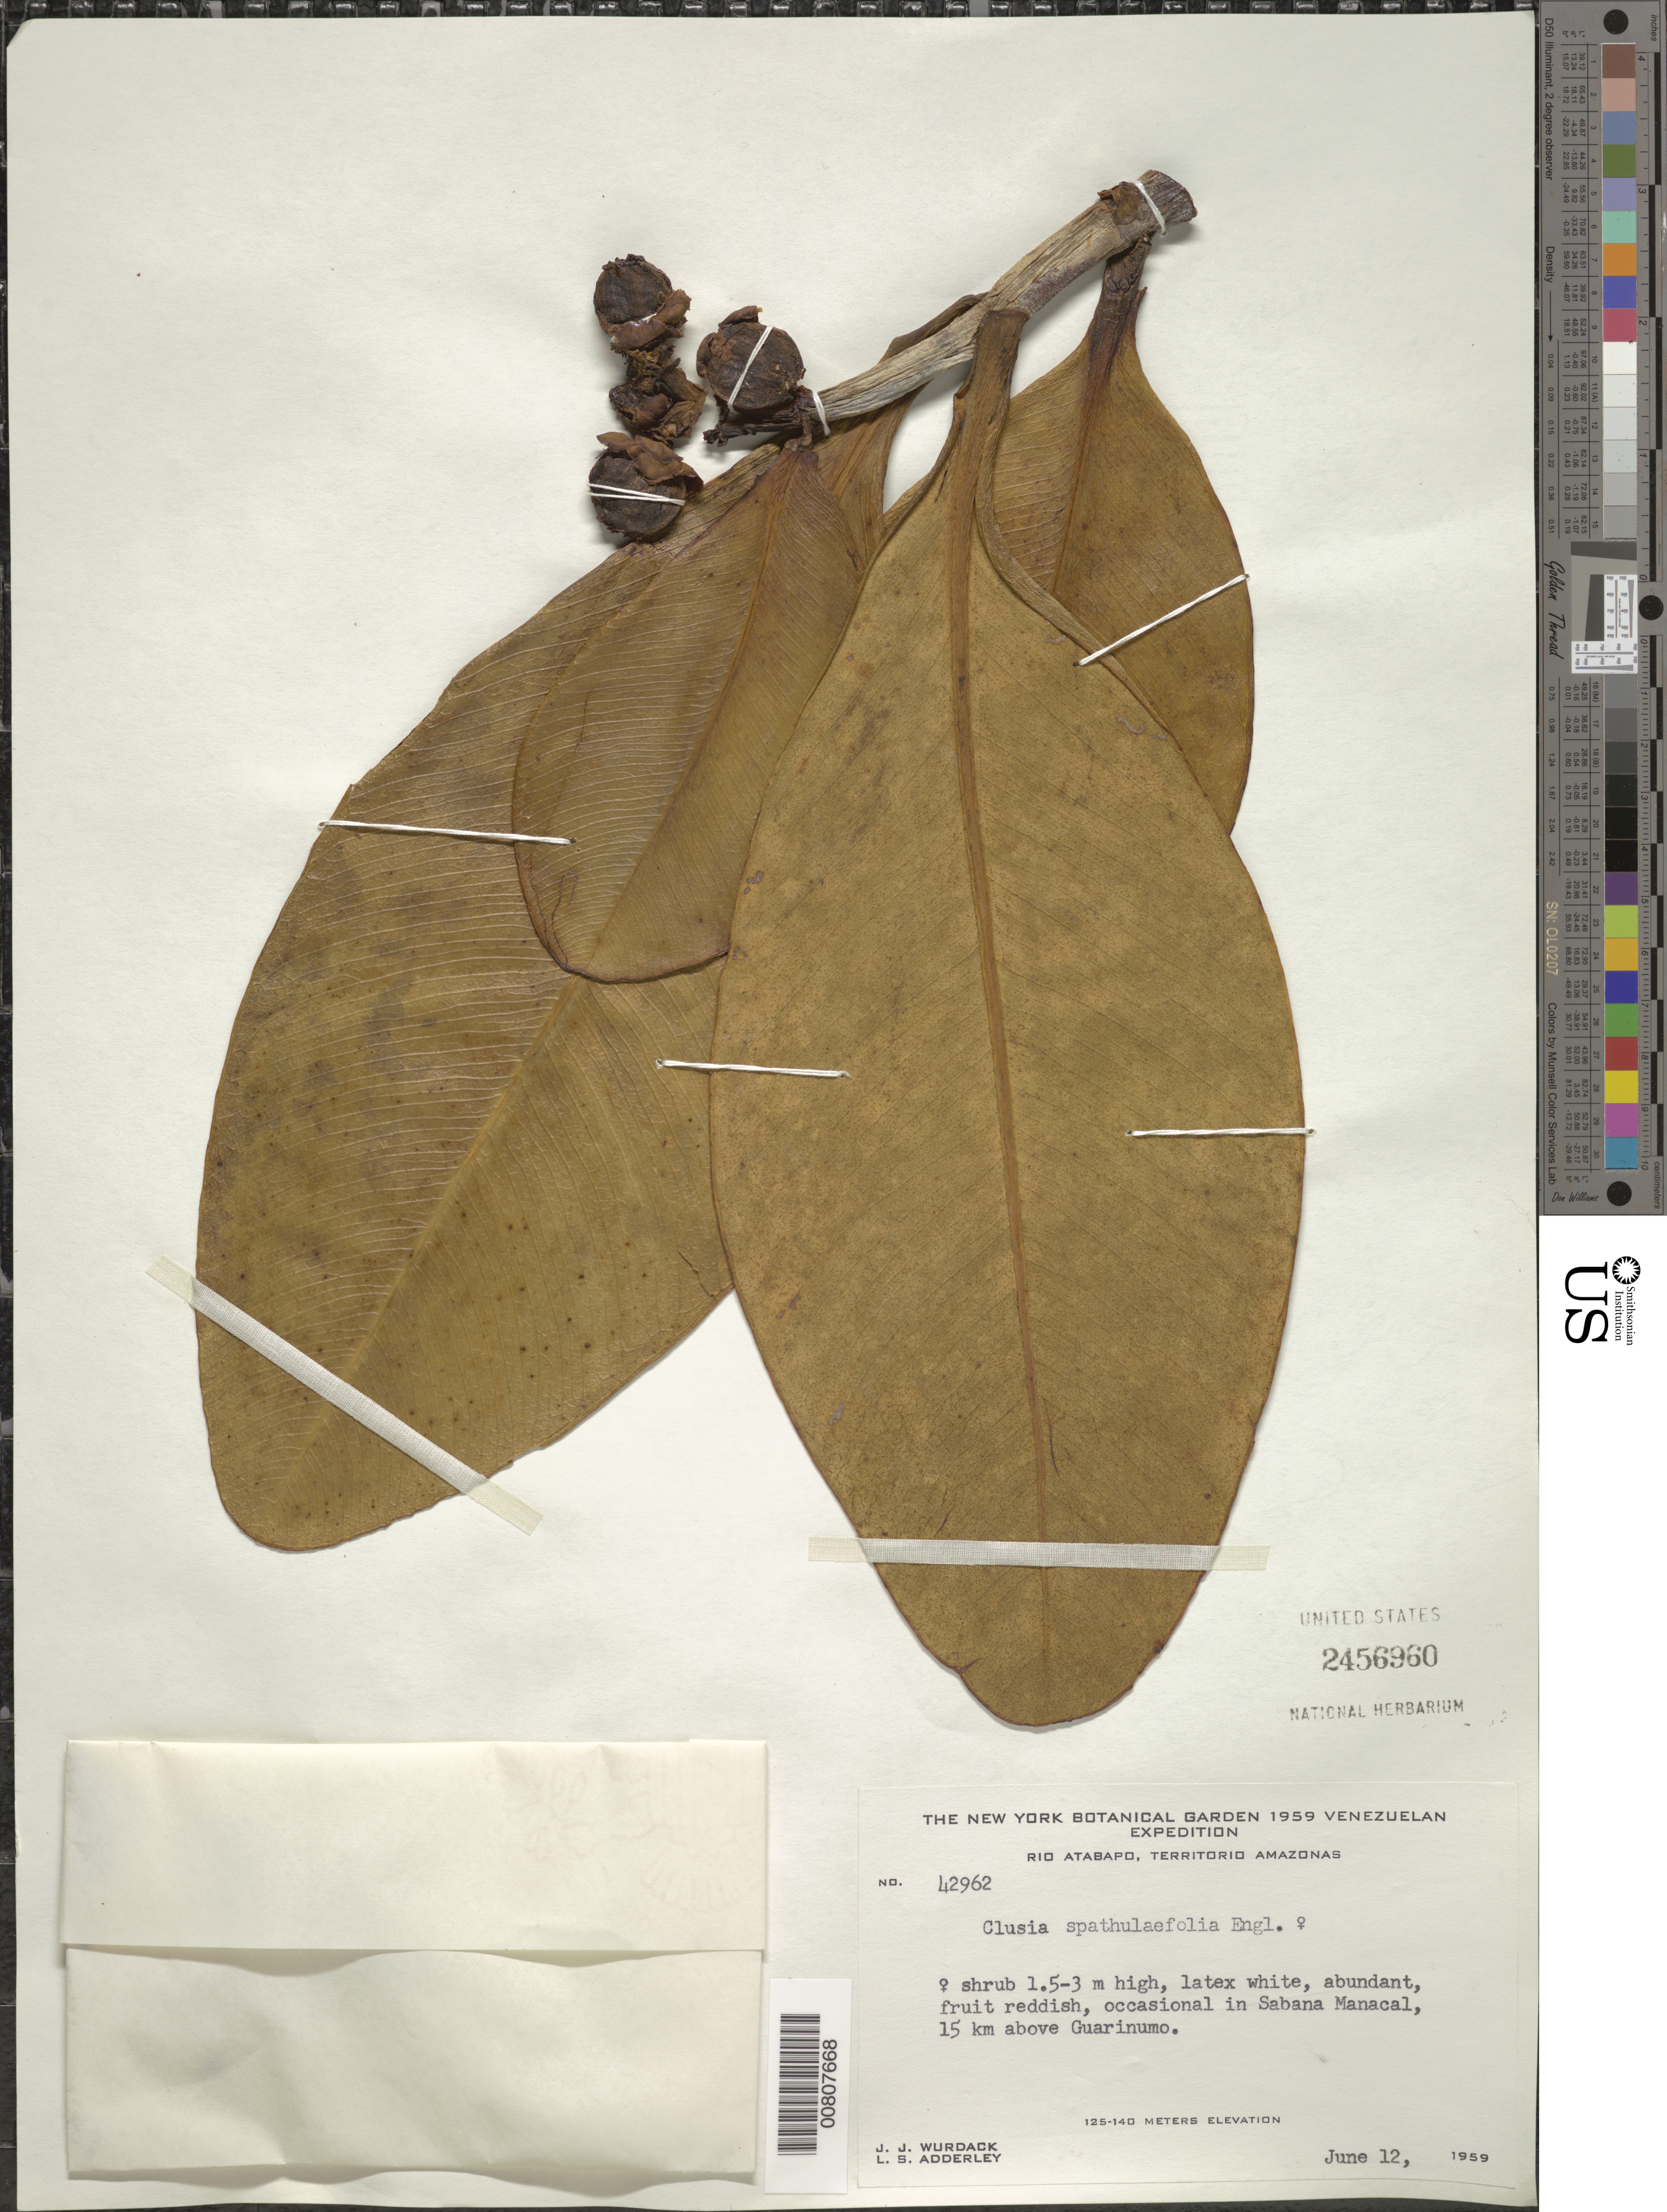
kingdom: Plantae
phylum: Tracheophyta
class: Magnoliopsida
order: Malpighiales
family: Clusiaceae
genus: Clusia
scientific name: Clusia spathulifolia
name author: Engl.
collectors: J. J. Wurdack & L. S. Adderley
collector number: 42962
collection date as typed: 12-Jun-59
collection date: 1959-06-12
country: Venezuela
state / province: Amazonas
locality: Savanna Manacal, Río Atabapo, 15 km above Guarinumo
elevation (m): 125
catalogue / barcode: US 2456960